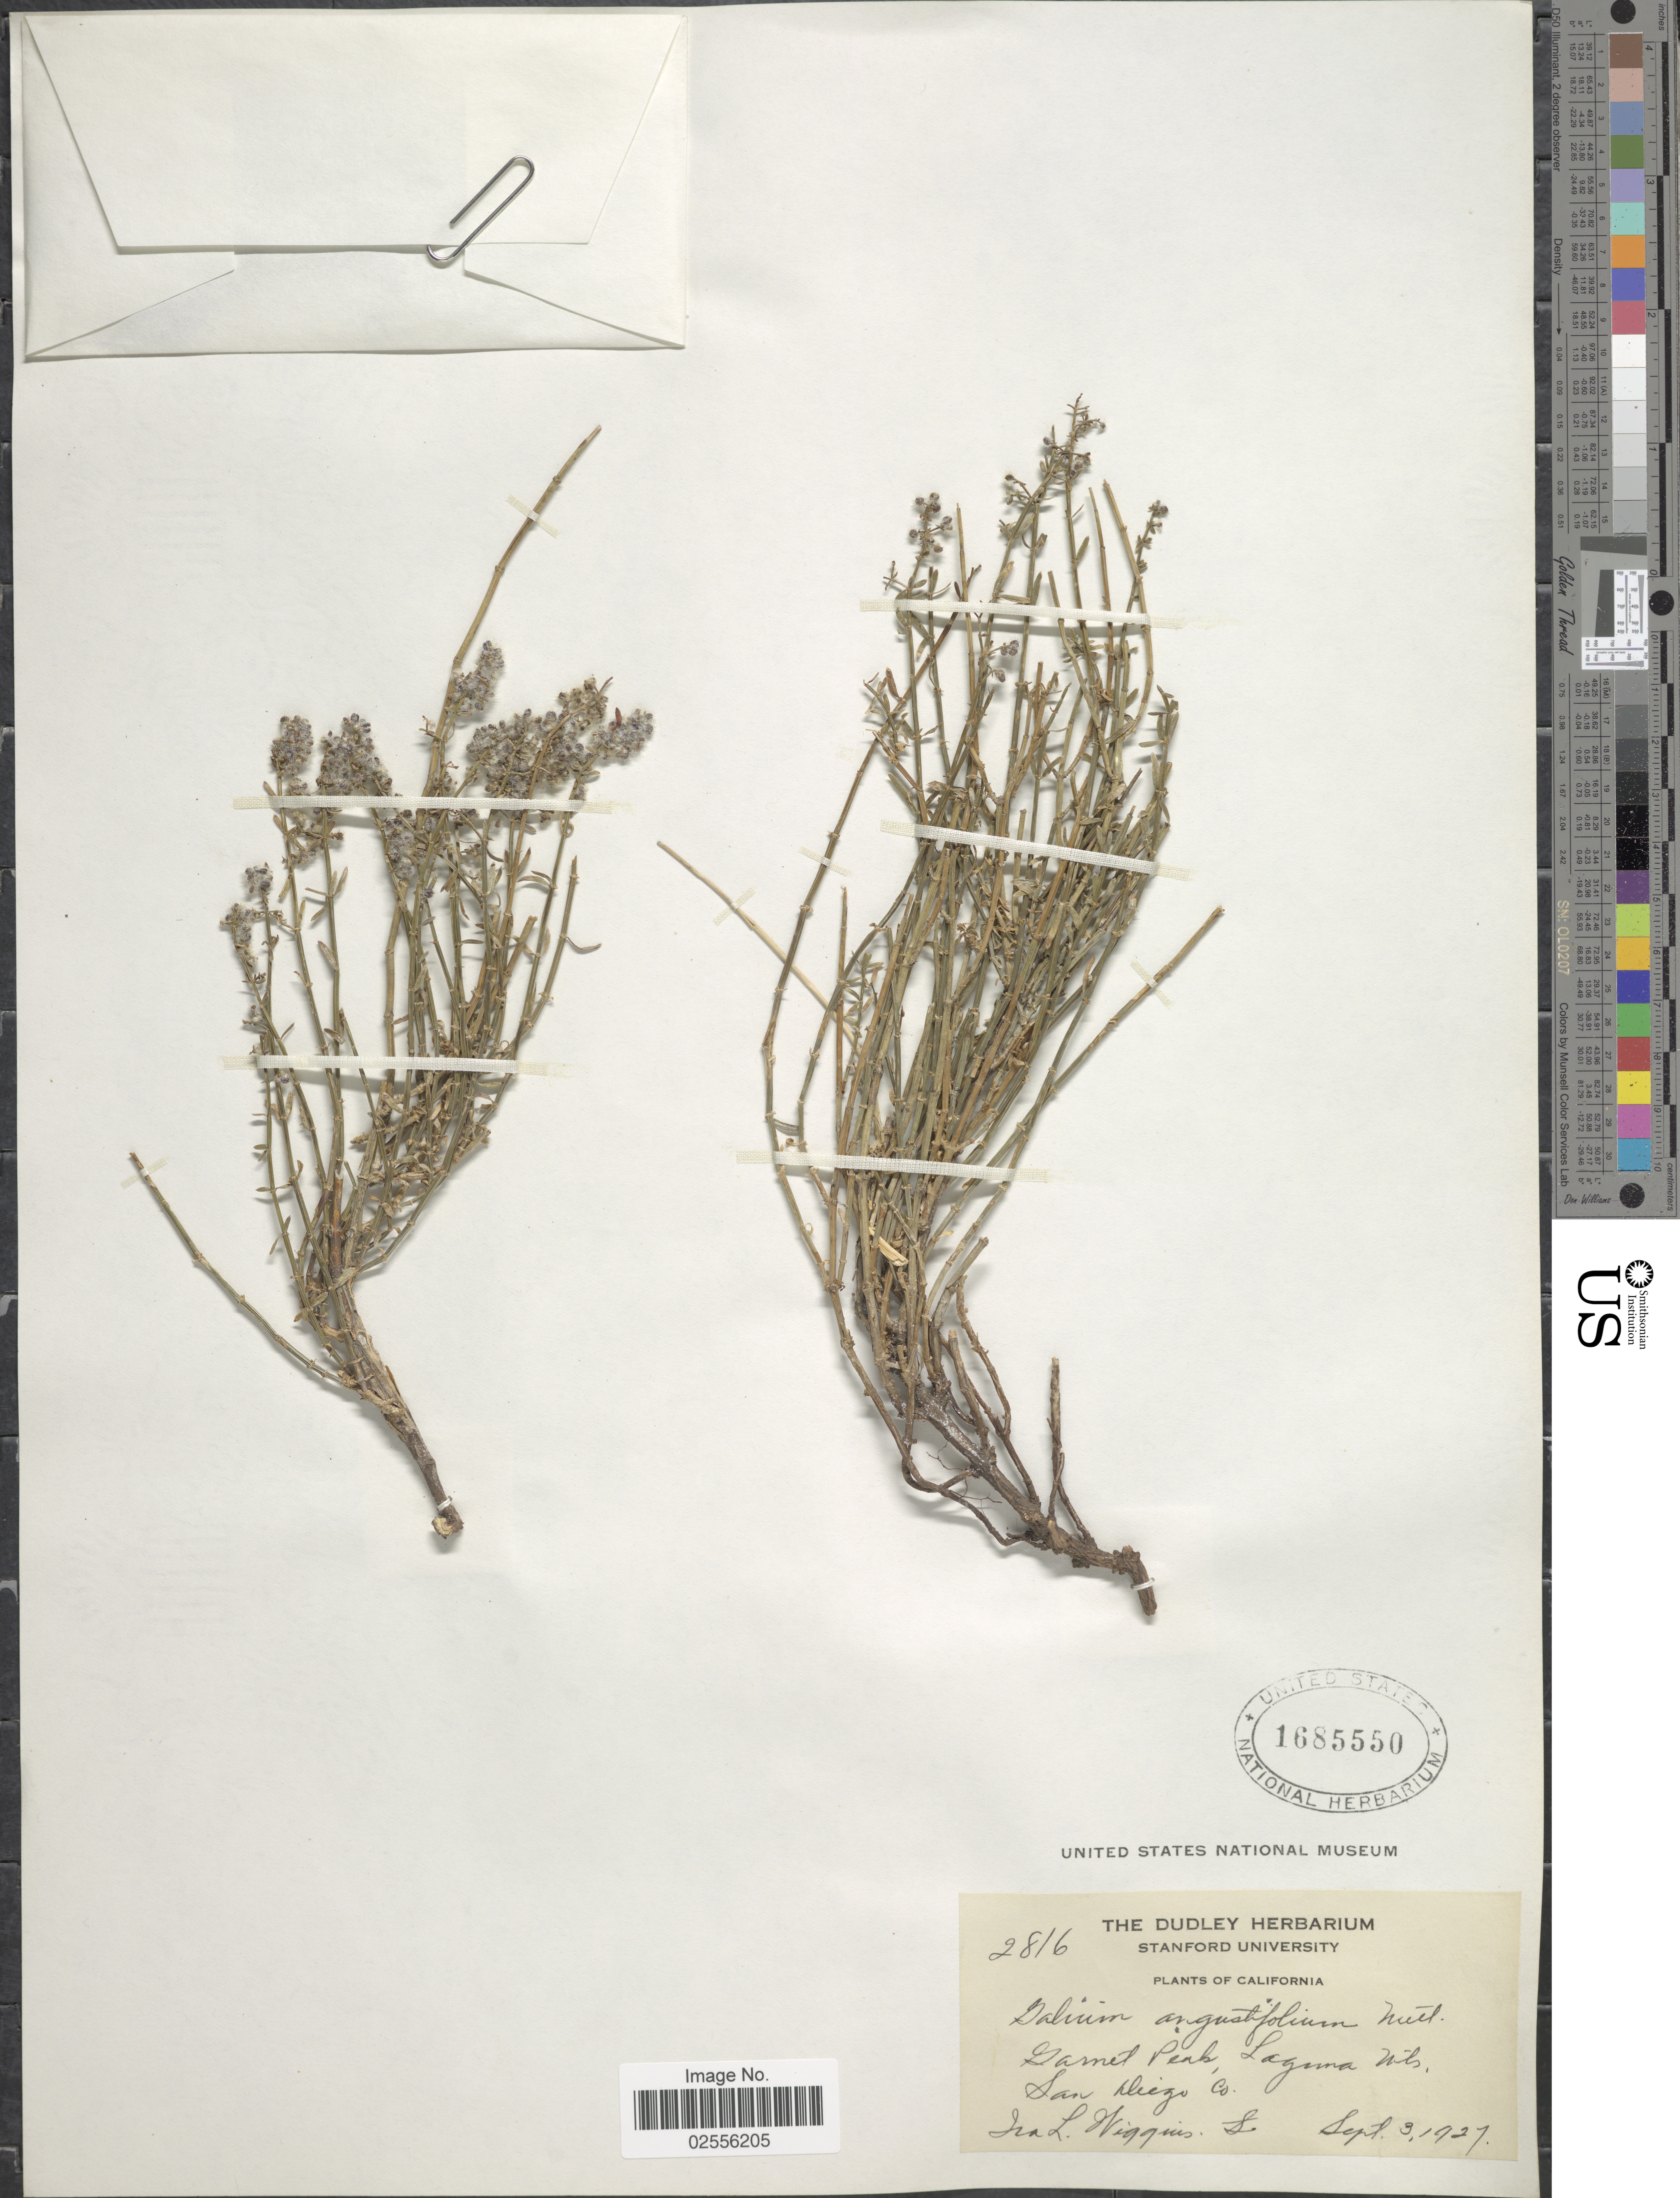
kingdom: Plantae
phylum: Tracheophyta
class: Magnoliopsida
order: Gentianales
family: Rubiaceae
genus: Galium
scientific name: Galium angustifolium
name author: Nutt.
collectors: I. L. Wiggins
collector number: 2816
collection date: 1927-09-03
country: United States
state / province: California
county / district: San Diego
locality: Garnet Peak, Laguna Mts., San Diego Co.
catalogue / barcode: US 1685550